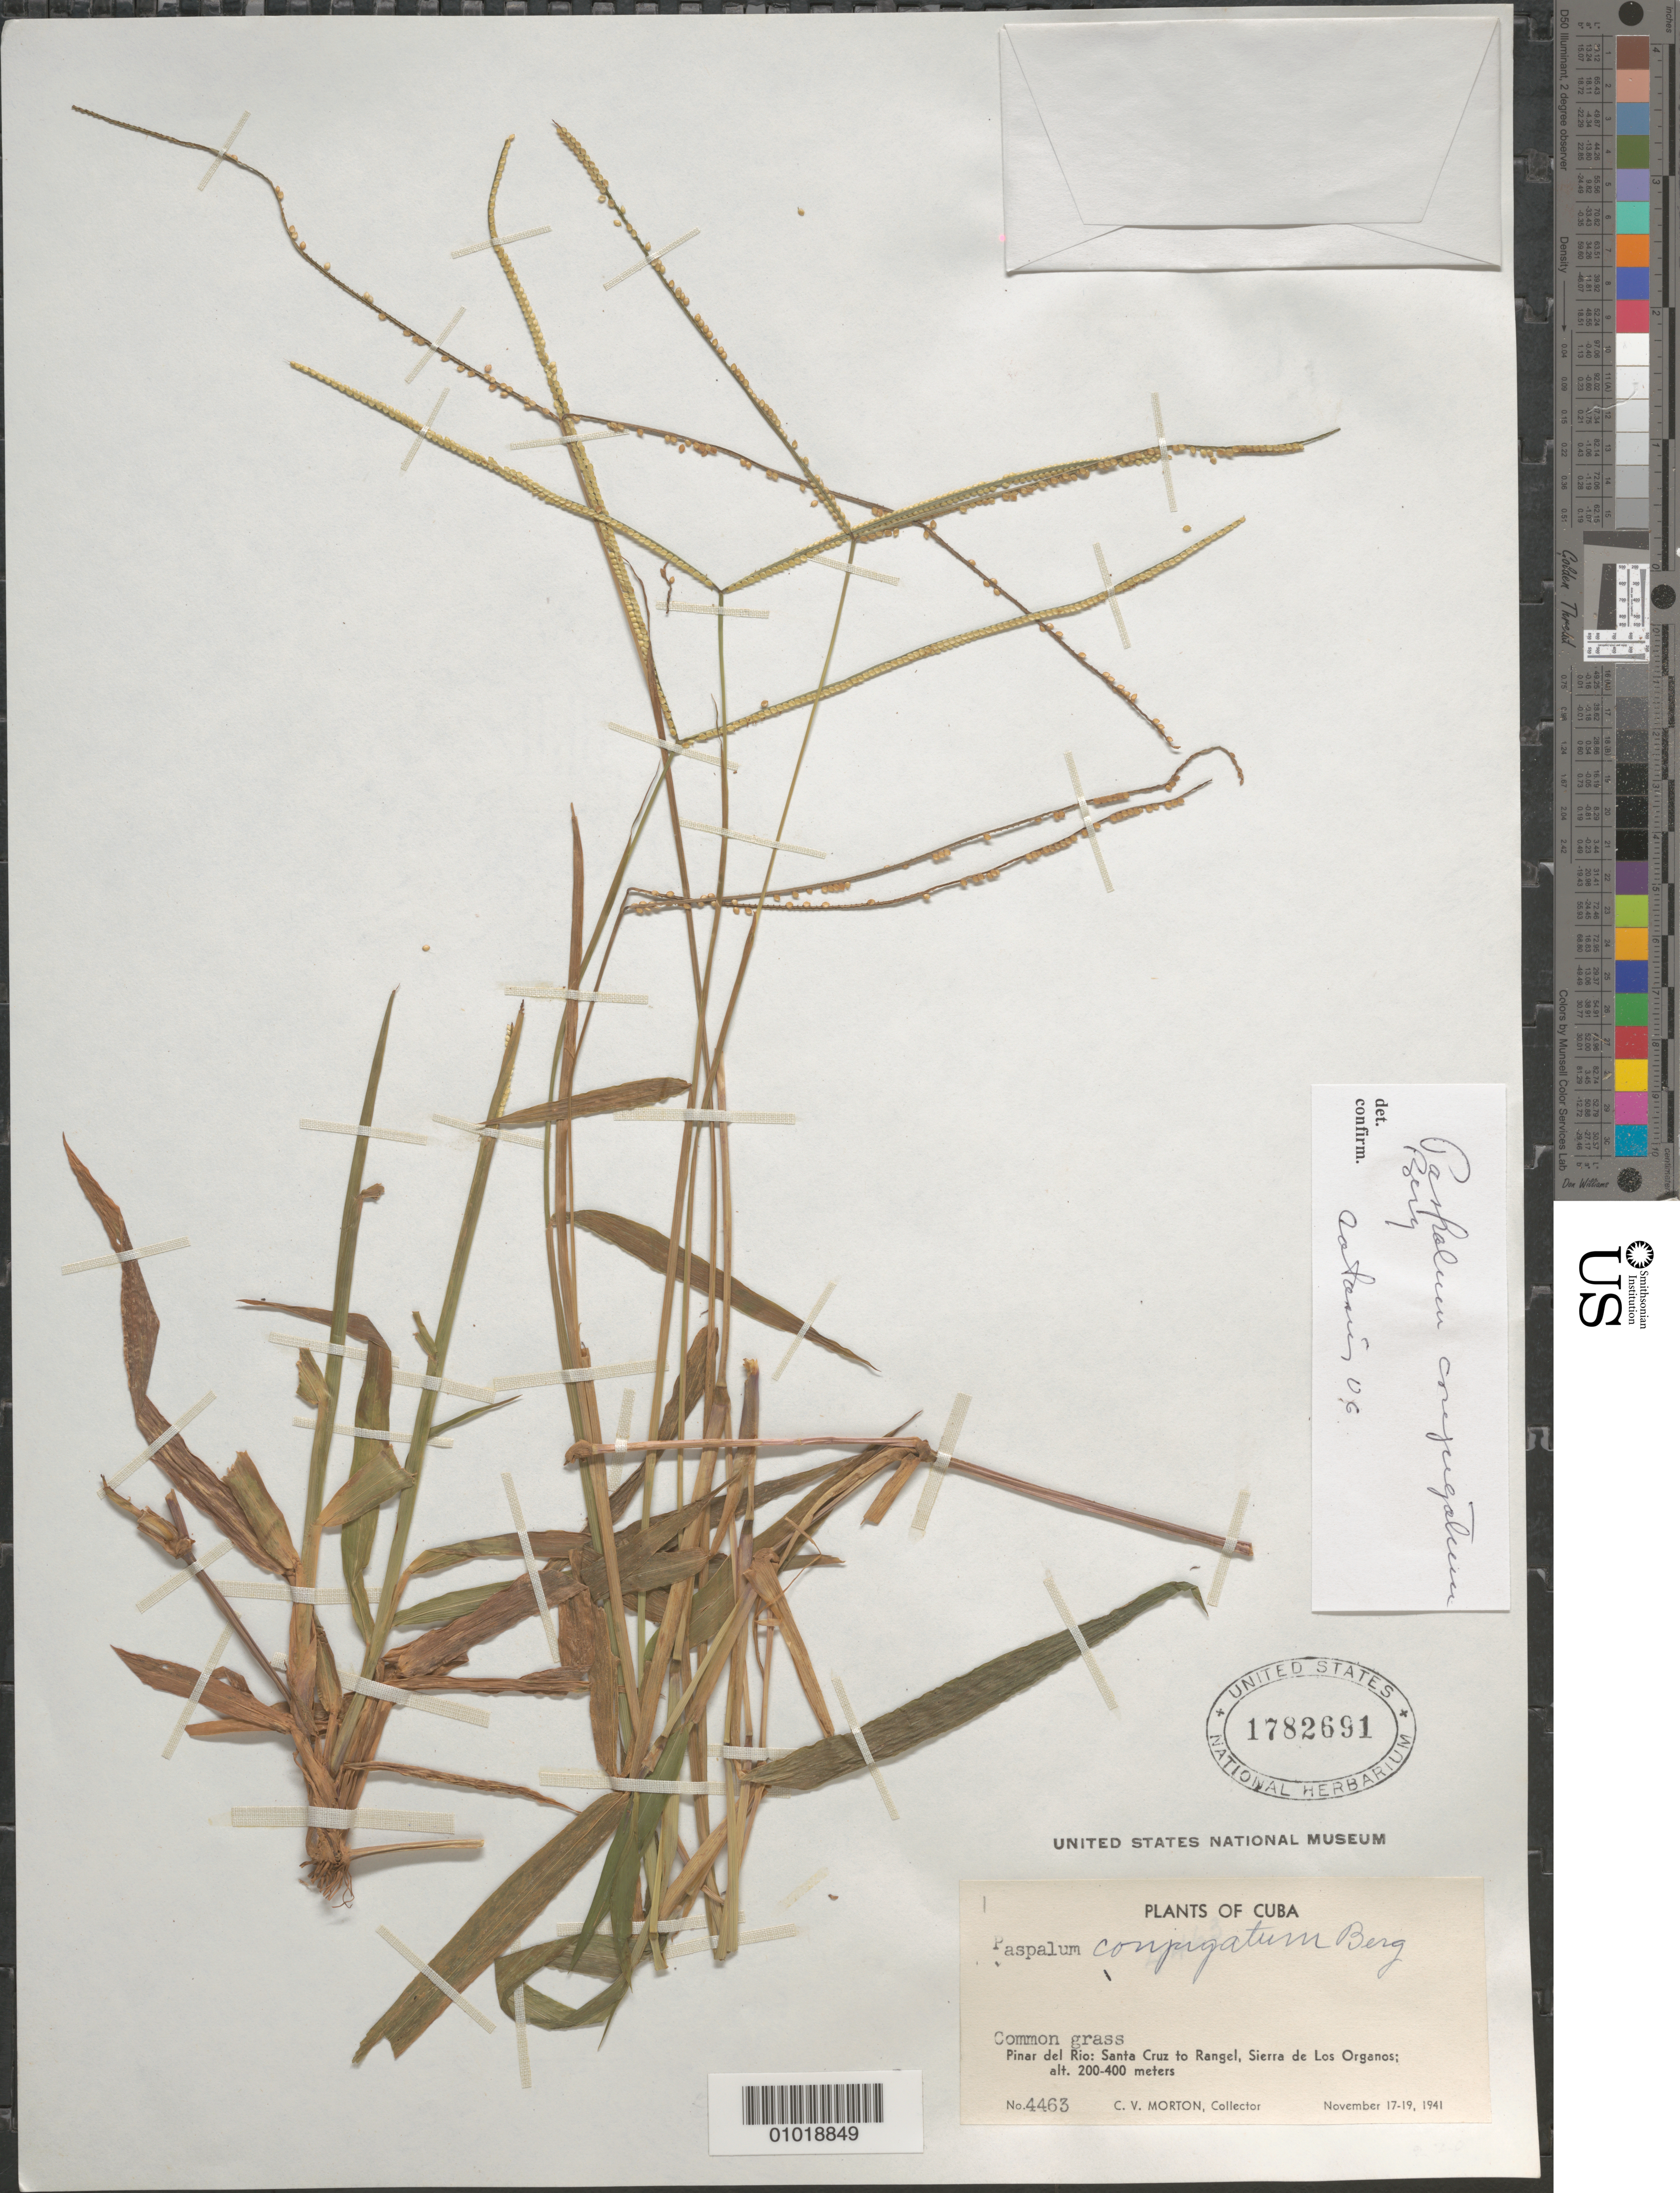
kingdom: Plantae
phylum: Tracheophyta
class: Liliopsida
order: Poales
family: Poaceae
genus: Paspalum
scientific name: Paspalum conjugatum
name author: P.J. Bergius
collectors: C. V. Morton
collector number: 4463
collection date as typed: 17 Nov 1941 to 19 Nov 1941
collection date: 1941-11-17/1941-11-19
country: Cuba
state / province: Pinar del Rio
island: Cuba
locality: Santa Cruz to Rangel, Sierra de los Organos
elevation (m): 200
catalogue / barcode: US 1782691